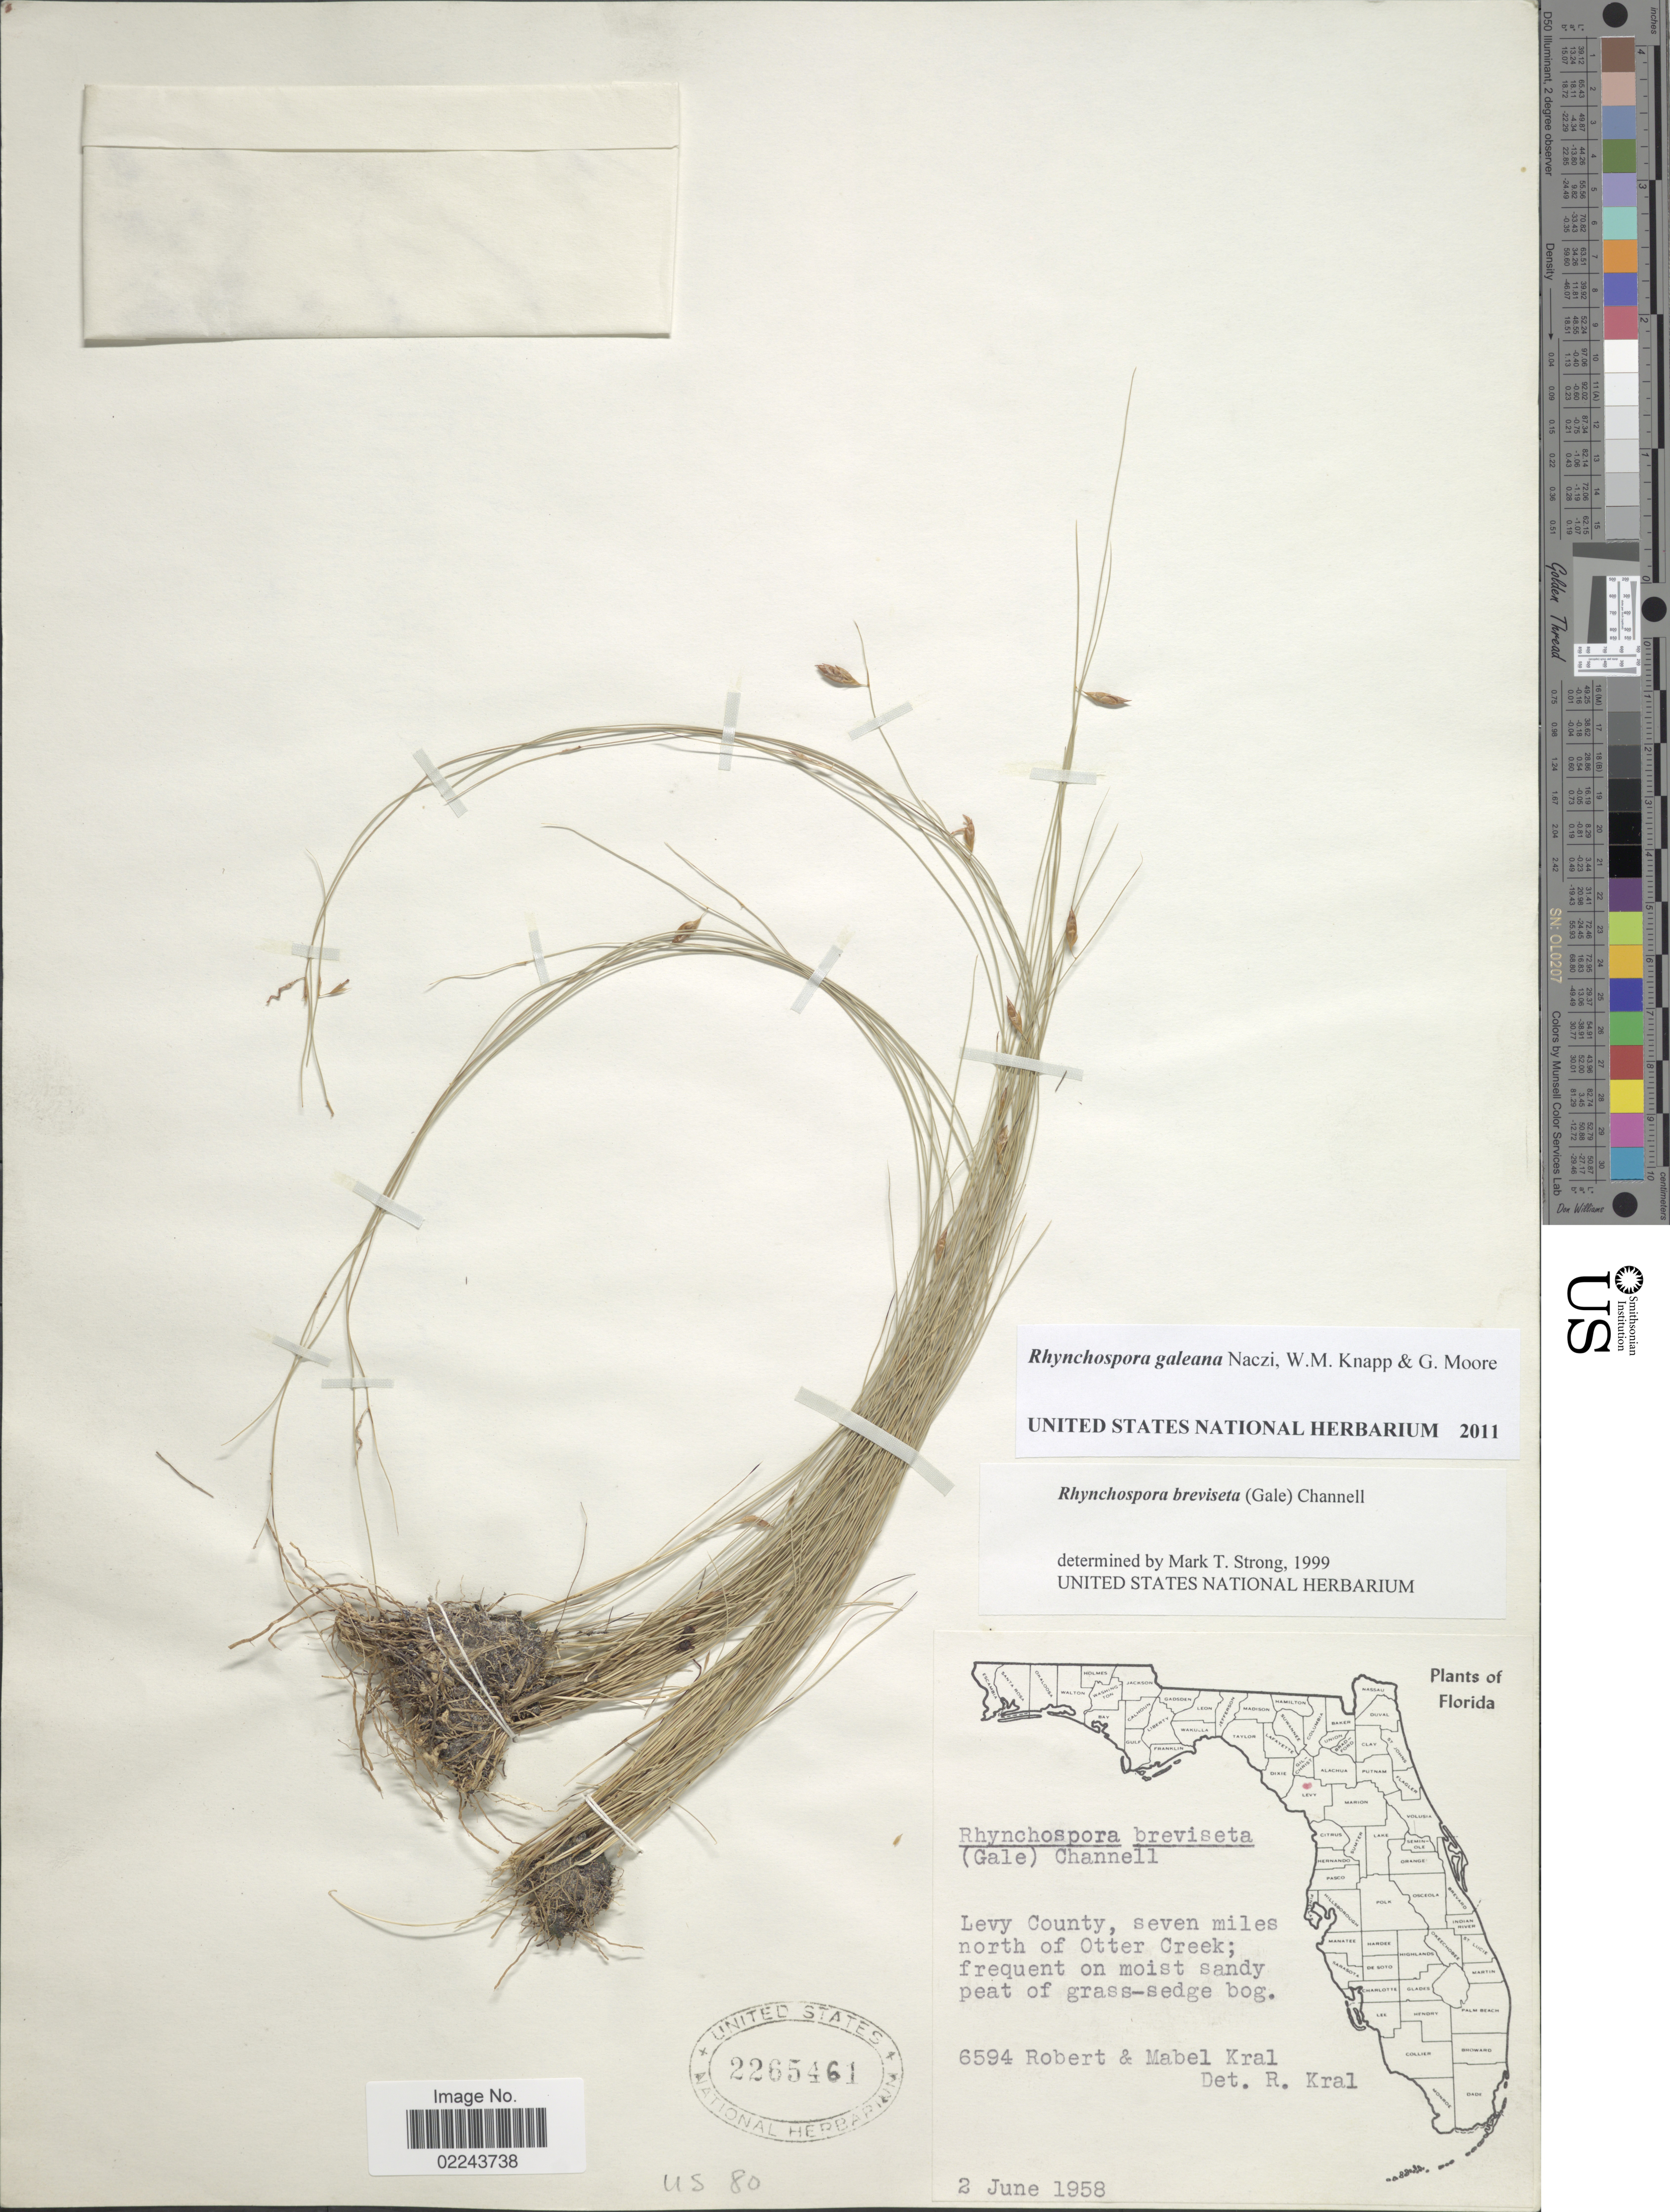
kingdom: Plantae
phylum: Tracheophyta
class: Liliopsida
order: Poales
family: Cyperaceae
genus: Rhynchospora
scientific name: Rhynchospora galeana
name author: Naczi et al.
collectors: R. Kral & M. Kral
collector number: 6594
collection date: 1958-06-02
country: United States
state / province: Florida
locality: Levy County, seven miles north of Otter Creek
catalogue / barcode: US 2265461